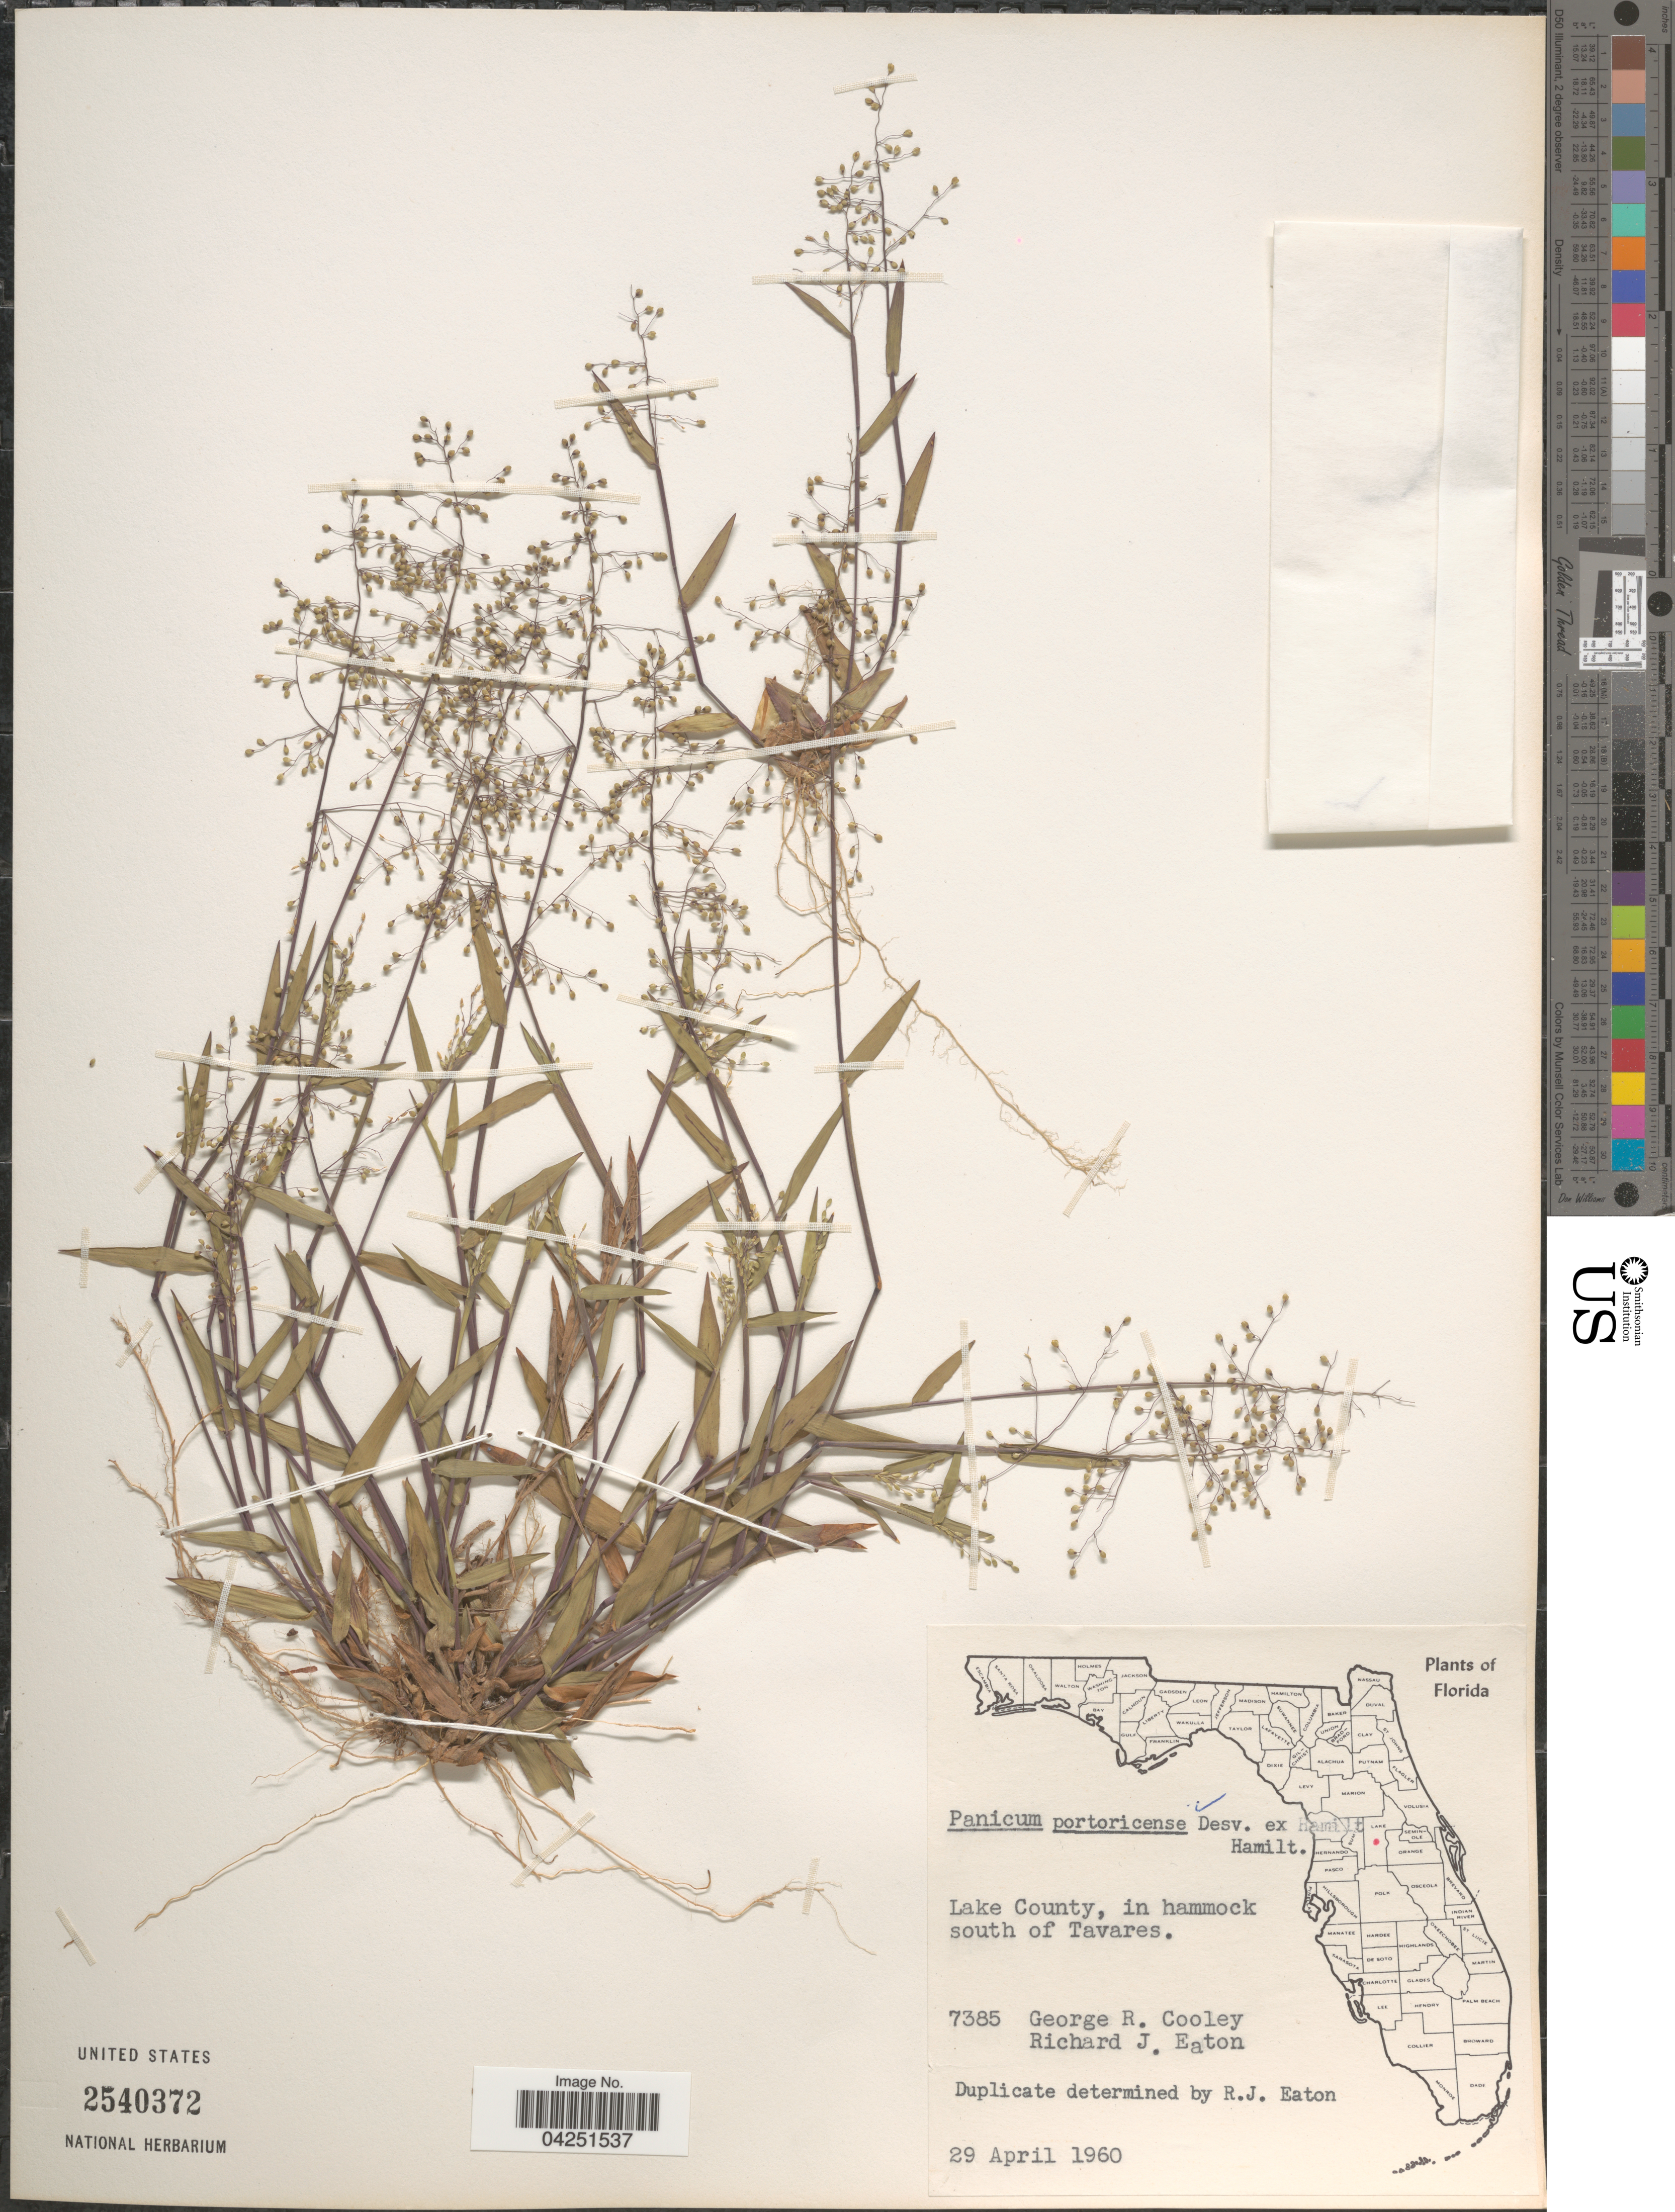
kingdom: Plantae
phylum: Tracheophyta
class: Liliopsida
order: Poales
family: Poaceae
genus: Dichanthelium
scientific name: Dichanthelium acuminatum var. acuminatum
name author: (Sw.) Gould & C.A. Clark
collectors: G. R. Cooley & R. J. Eaton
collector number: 7385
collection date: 1960-04-29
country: United States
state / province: Florida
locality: Lake County, in hammock south of Tavares.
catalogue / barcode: US 2540372